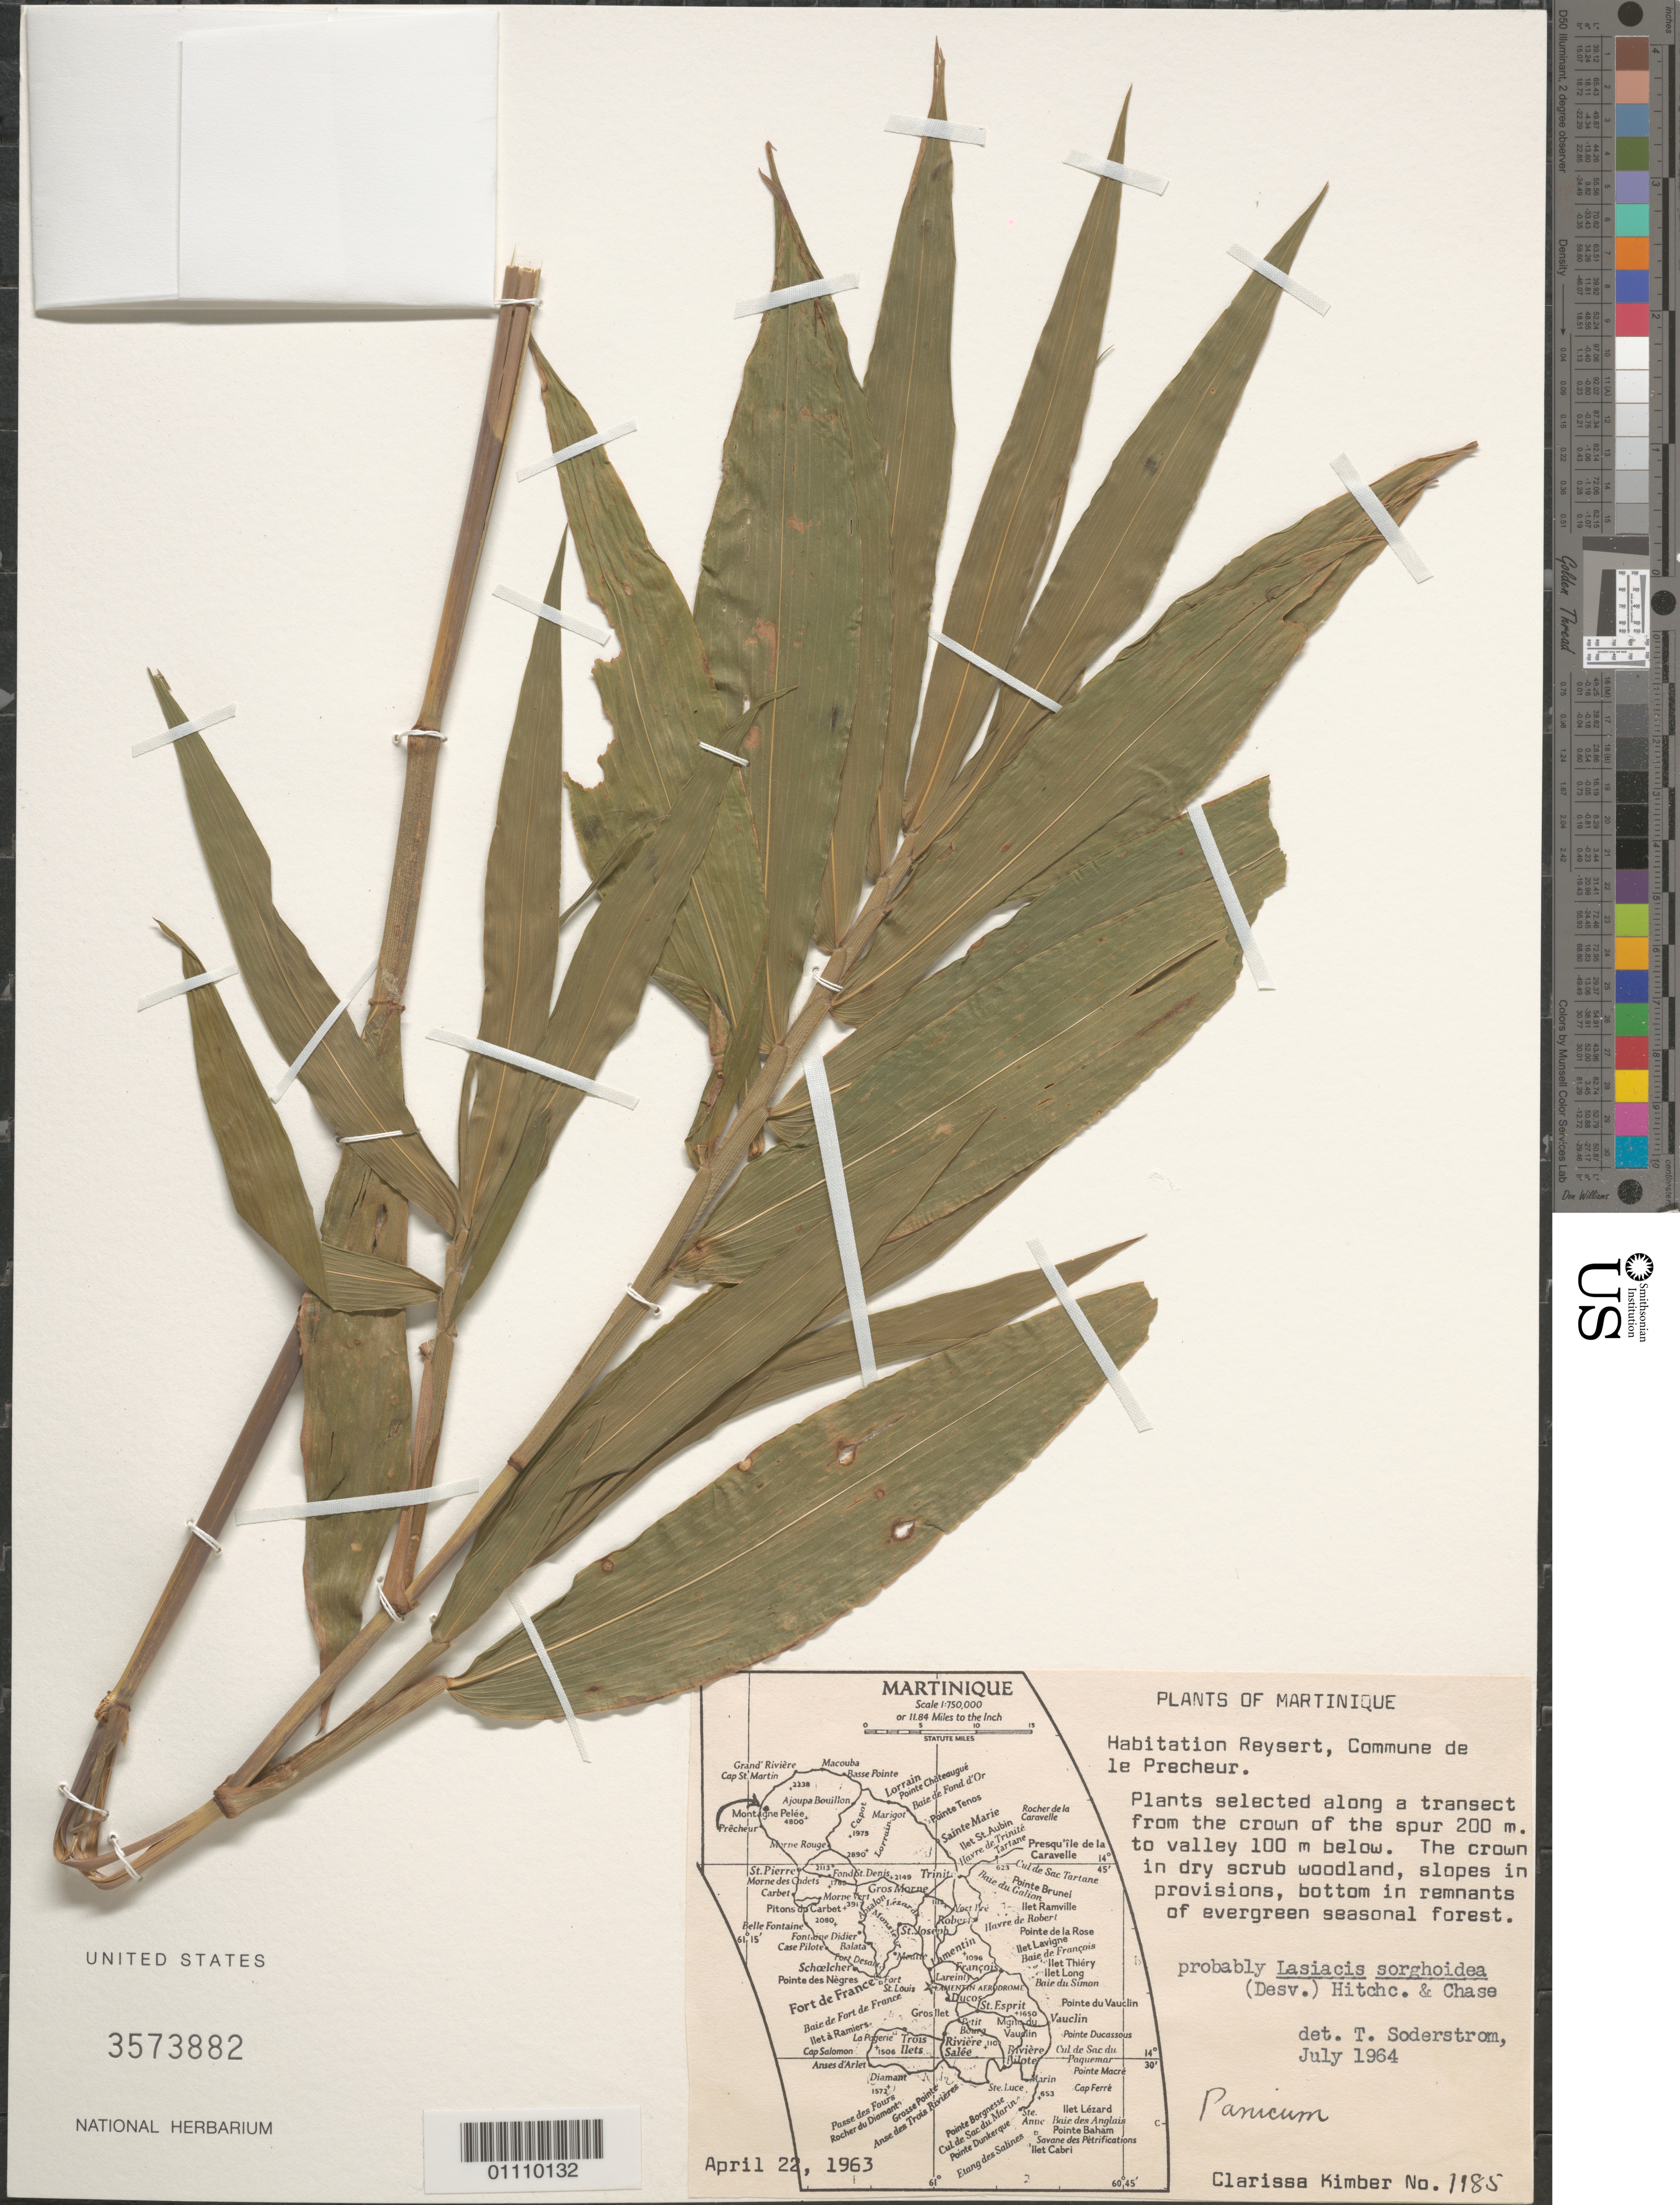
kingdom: Plantae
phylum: Tracheophyta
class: Liliopsida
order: Poales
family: Poaceae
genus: Lasiacis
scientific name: Lasiacis sorghoidea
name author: (Desv. ex Ham.) Hitchc. & Chase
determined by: Soderstrom, T. R.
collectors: C. Kimber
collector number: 1185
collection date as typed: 22 Apr 1963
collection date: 1963-04-22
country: Martinique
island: Martinique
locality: Habitation Reysert, Commune de le Precheur. Plant selected along a transect from the crown of the spur 200 m to valley 100 m below.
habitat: The crown in dry scrub woodland, slopes in provisions, bottom in remnants of evergreen seasonal forest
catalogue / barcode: US 3573882